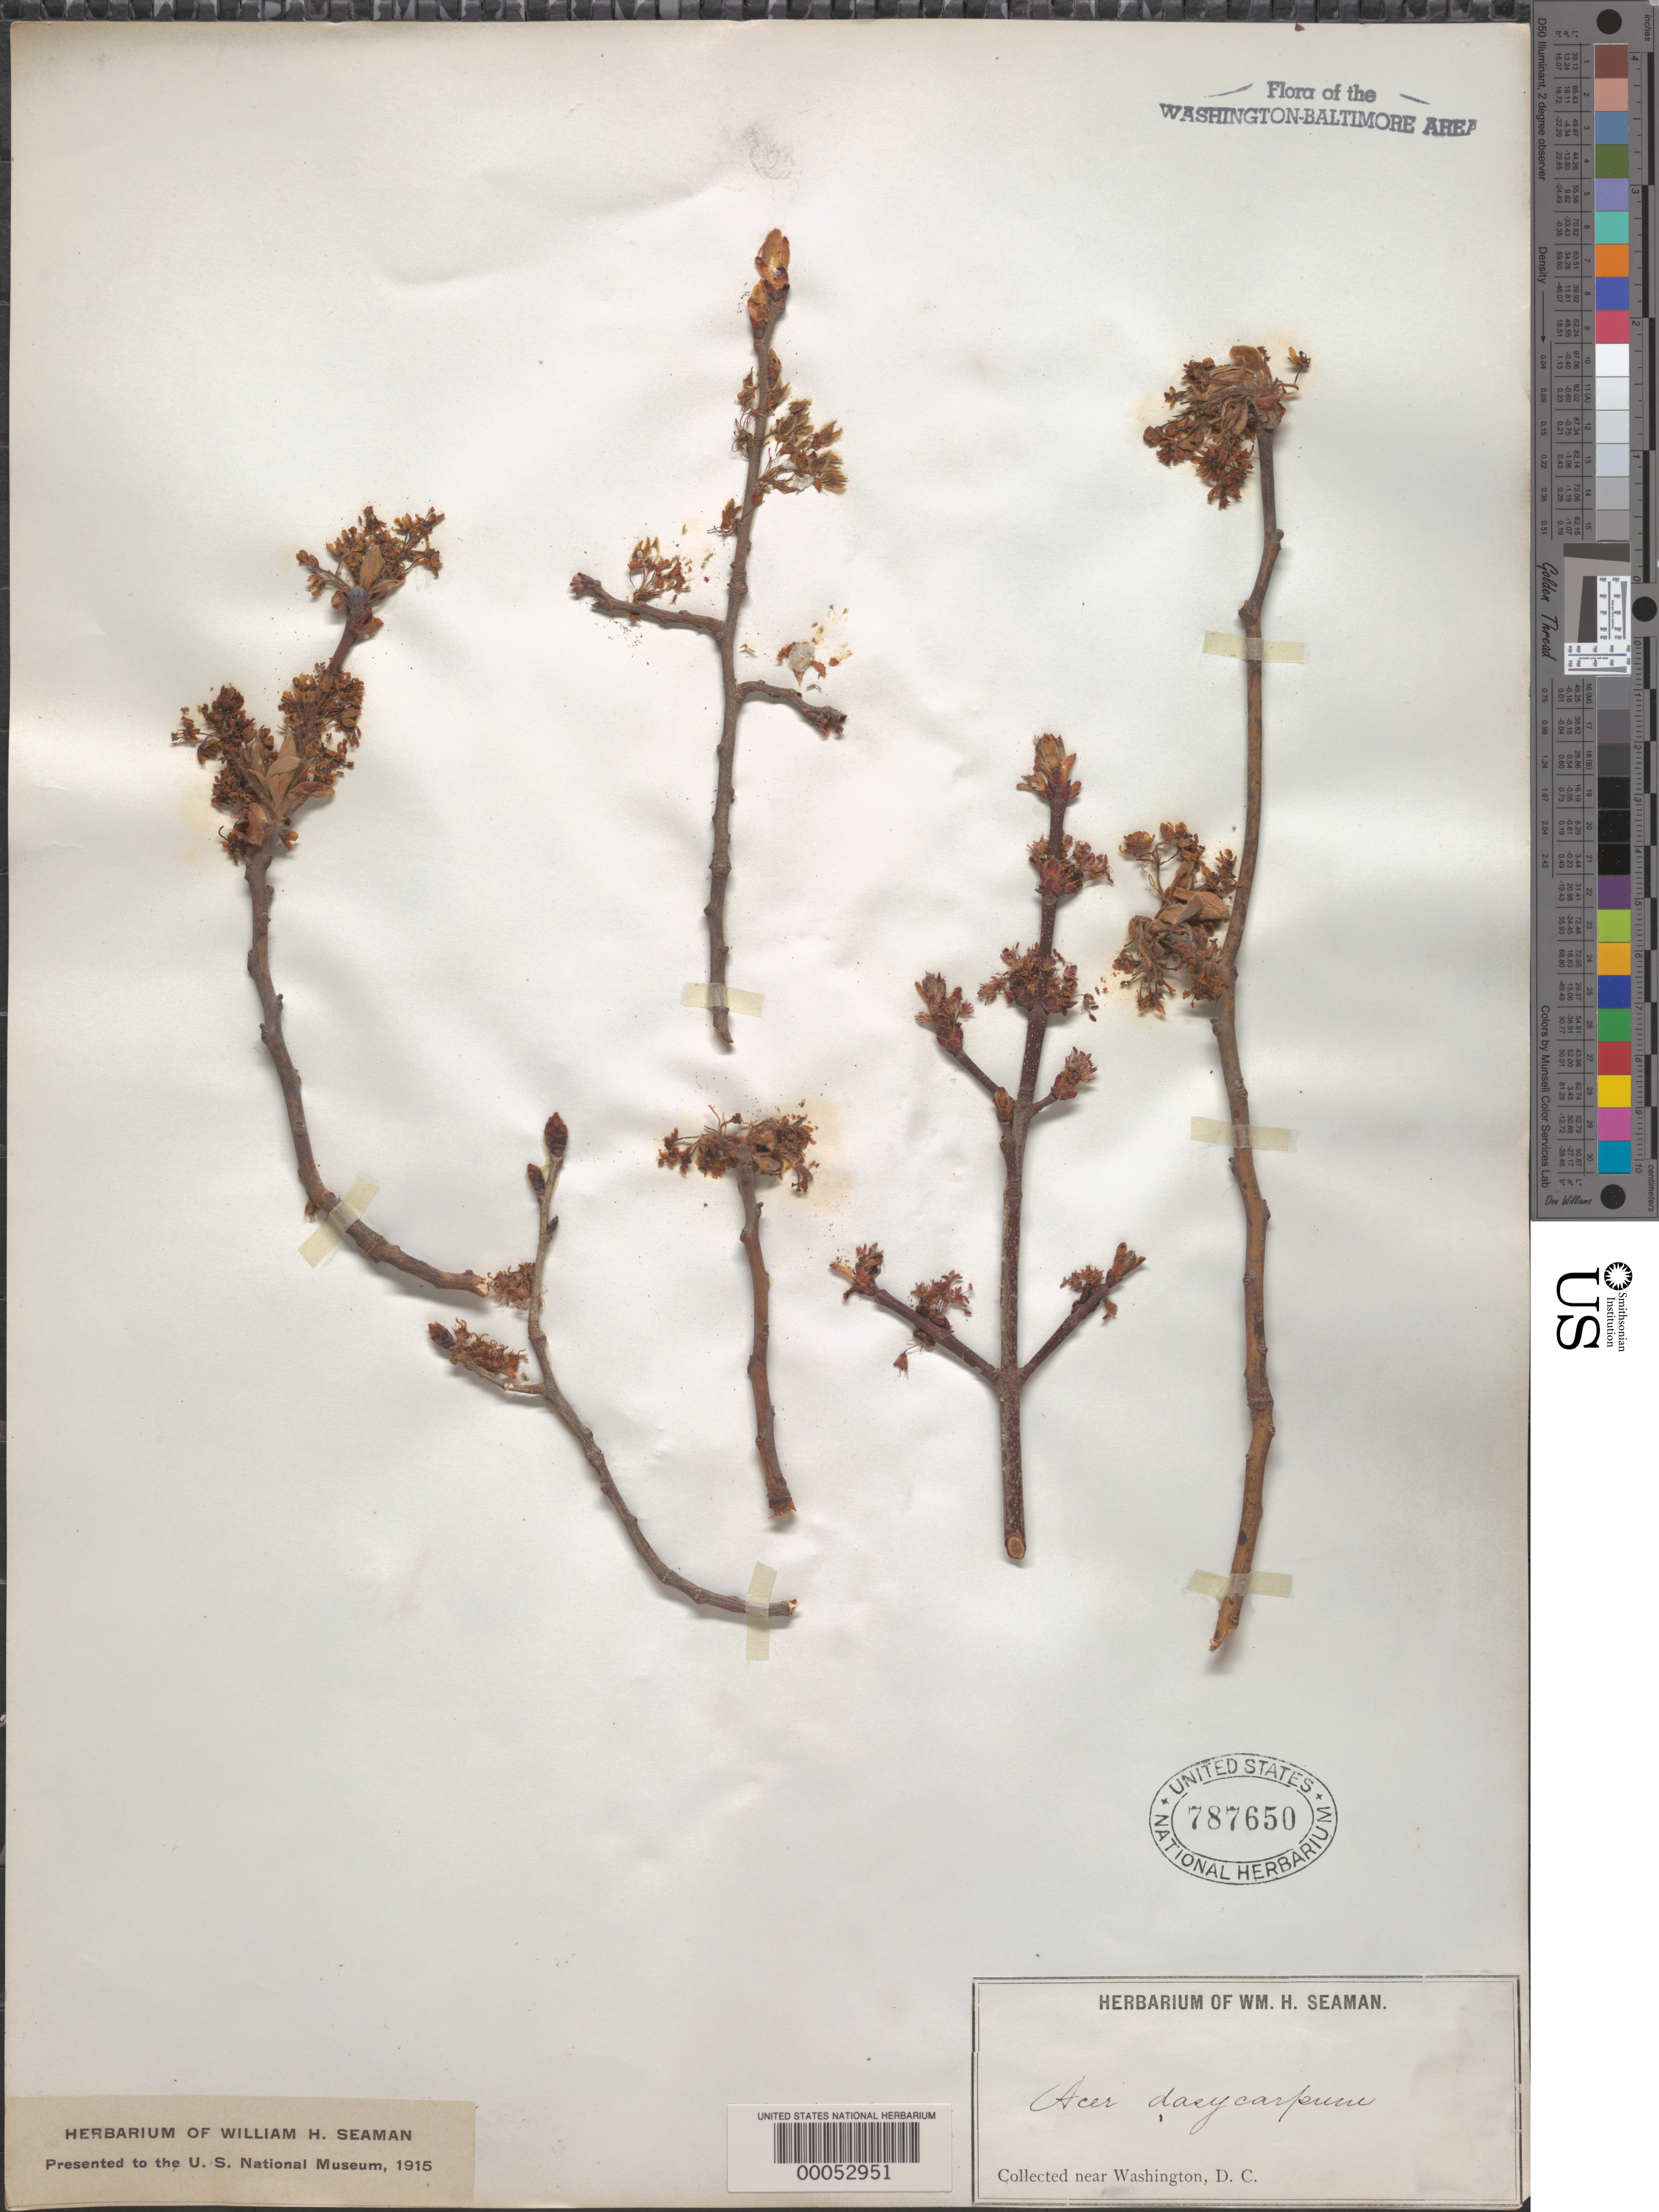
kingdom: Plantae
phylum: Tracheophyta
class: Magnoliopsida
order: Sapindales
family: Sapindaceae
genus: Acer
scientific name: Acer saccharinum subsp. floridanum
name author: (Chapm.) Wesm.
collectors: W. Seaman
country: United States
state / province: District of Columbia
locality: Washington DC Area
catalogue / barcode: US 787650